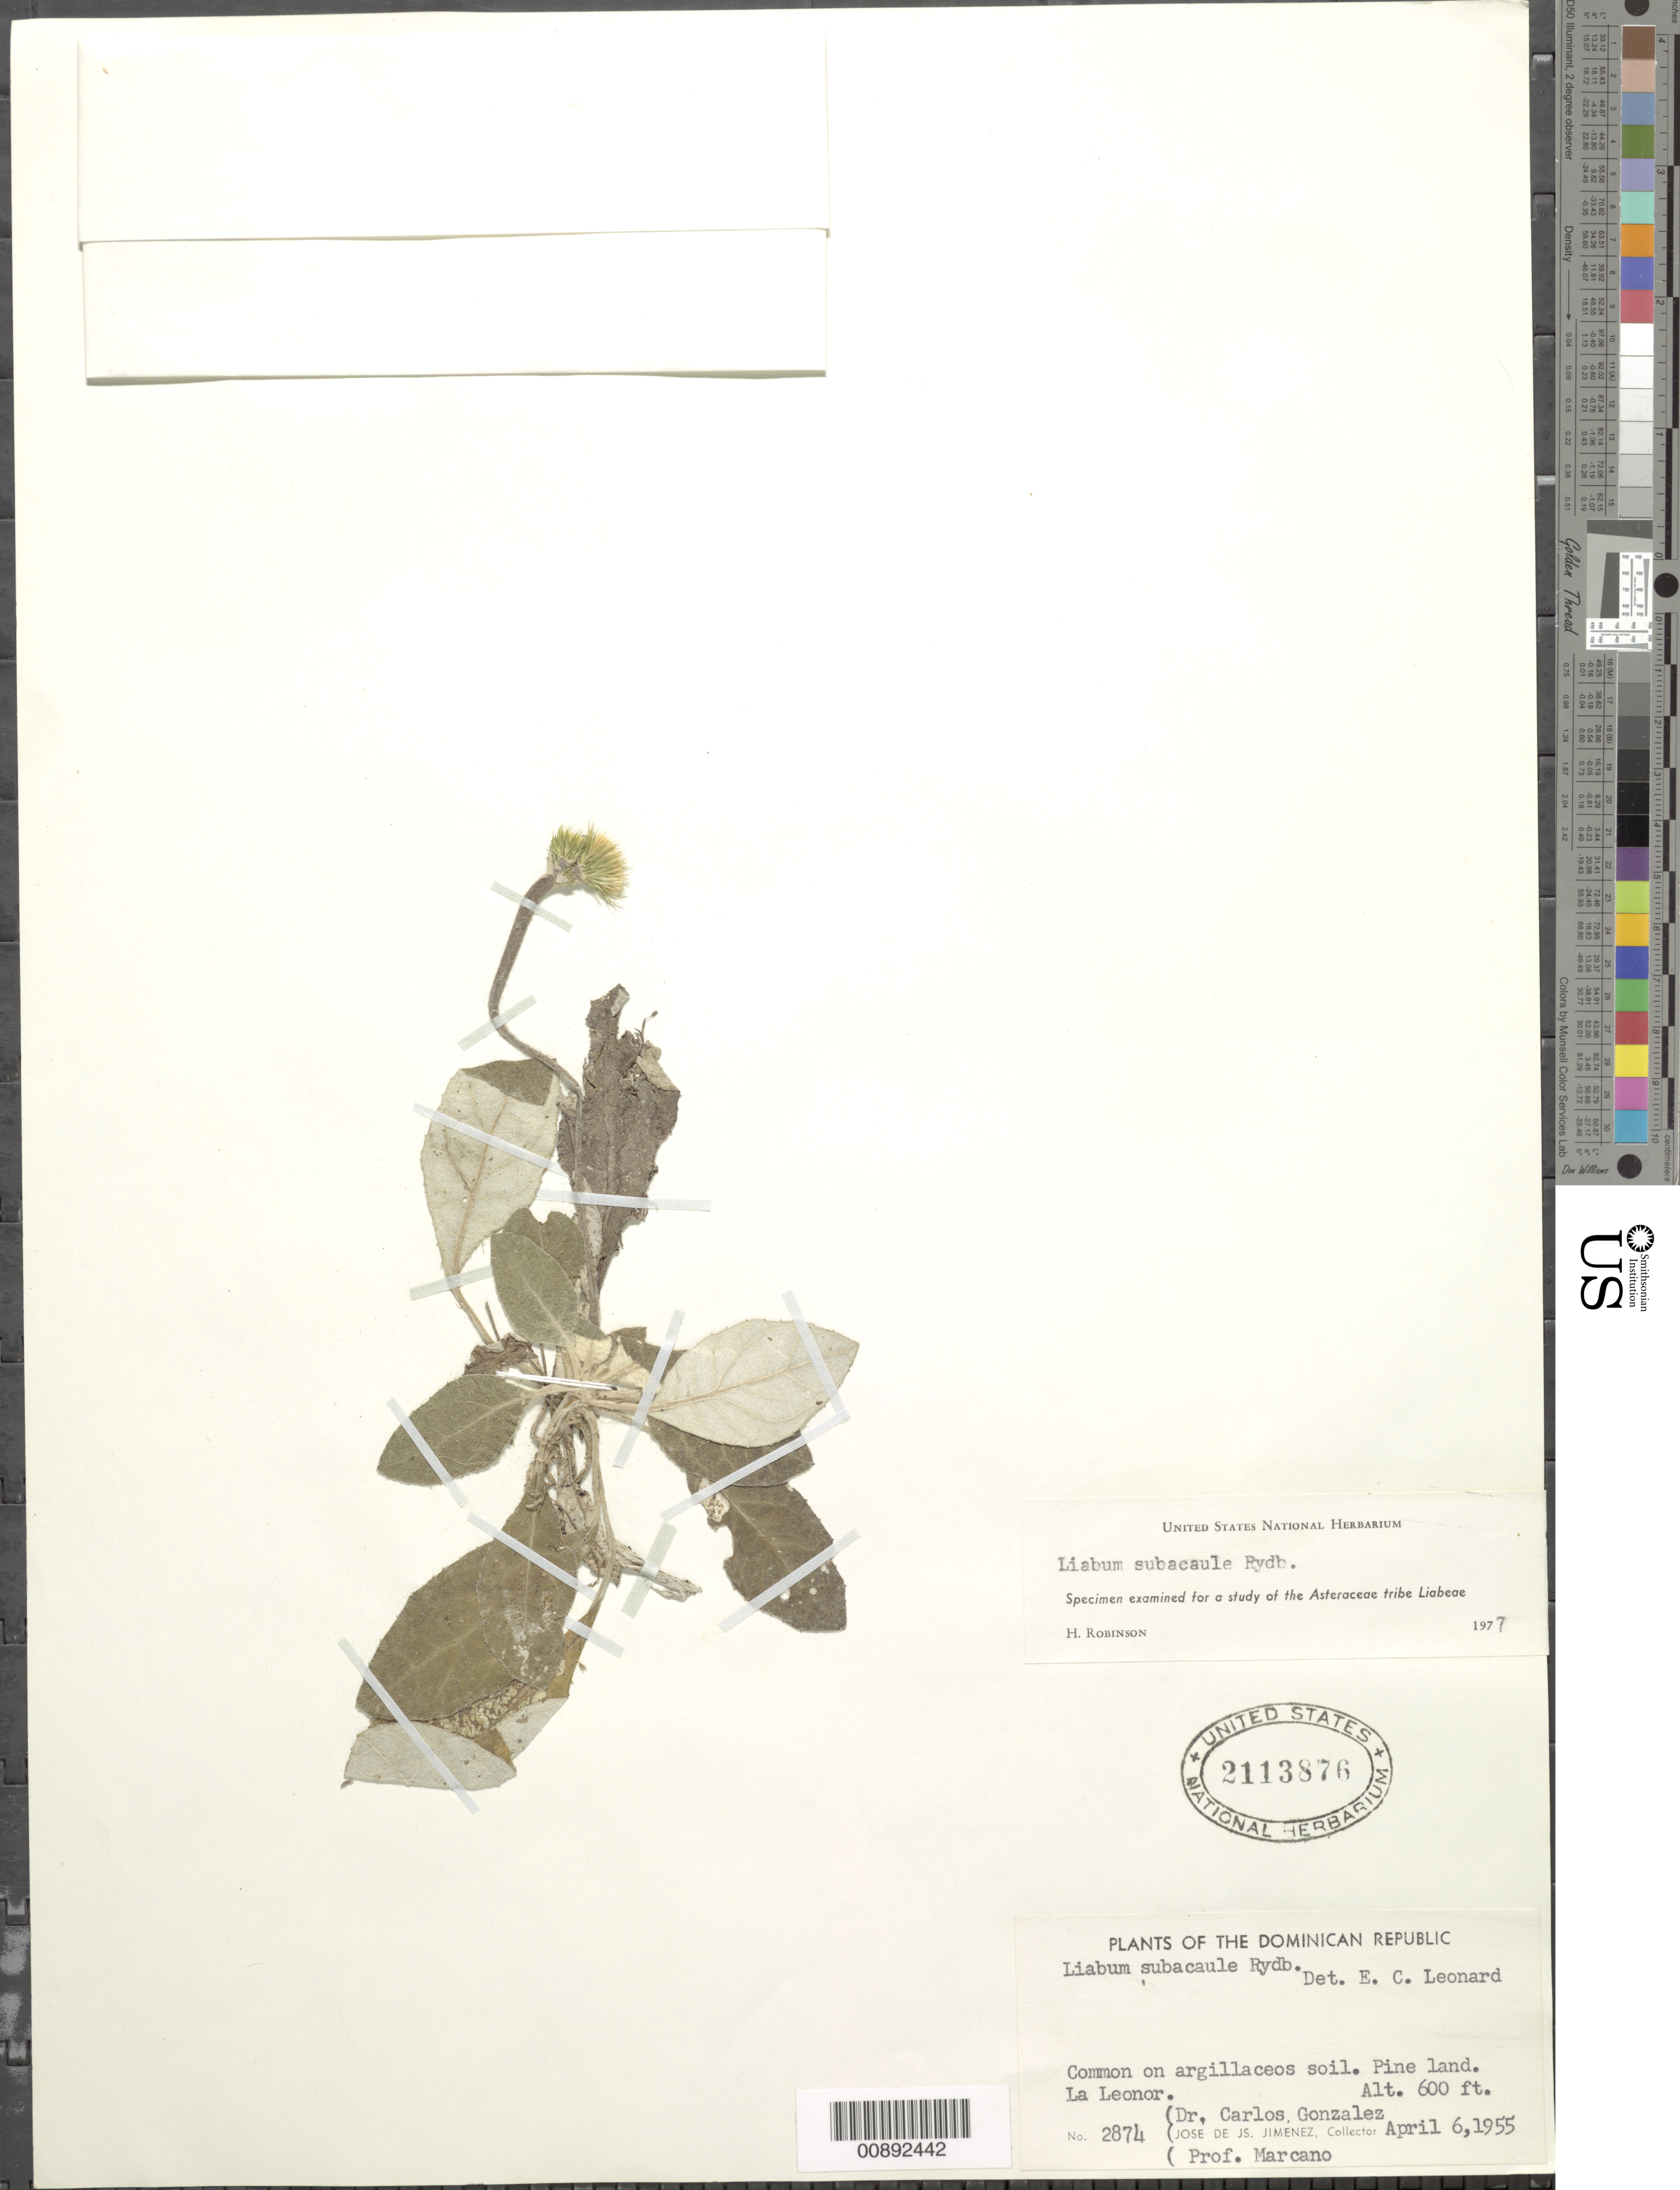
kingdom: Plantae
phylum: Tracheophyta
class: Magnoliopsida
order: Asterales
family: Asteraceae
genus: Liabum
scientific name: Liabum subacaule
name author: Rydb.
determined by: Robinson, Harold E., (US)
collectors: J. J. Jiménez Almonte, C. Gonzalez & P. Marcano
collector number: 2874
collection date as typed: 6 April 1955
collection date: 1955-04-06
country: Dominican Republic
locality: La Leonor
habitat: argillaceous soil, pine land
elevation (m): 183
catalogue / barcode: US 2113876